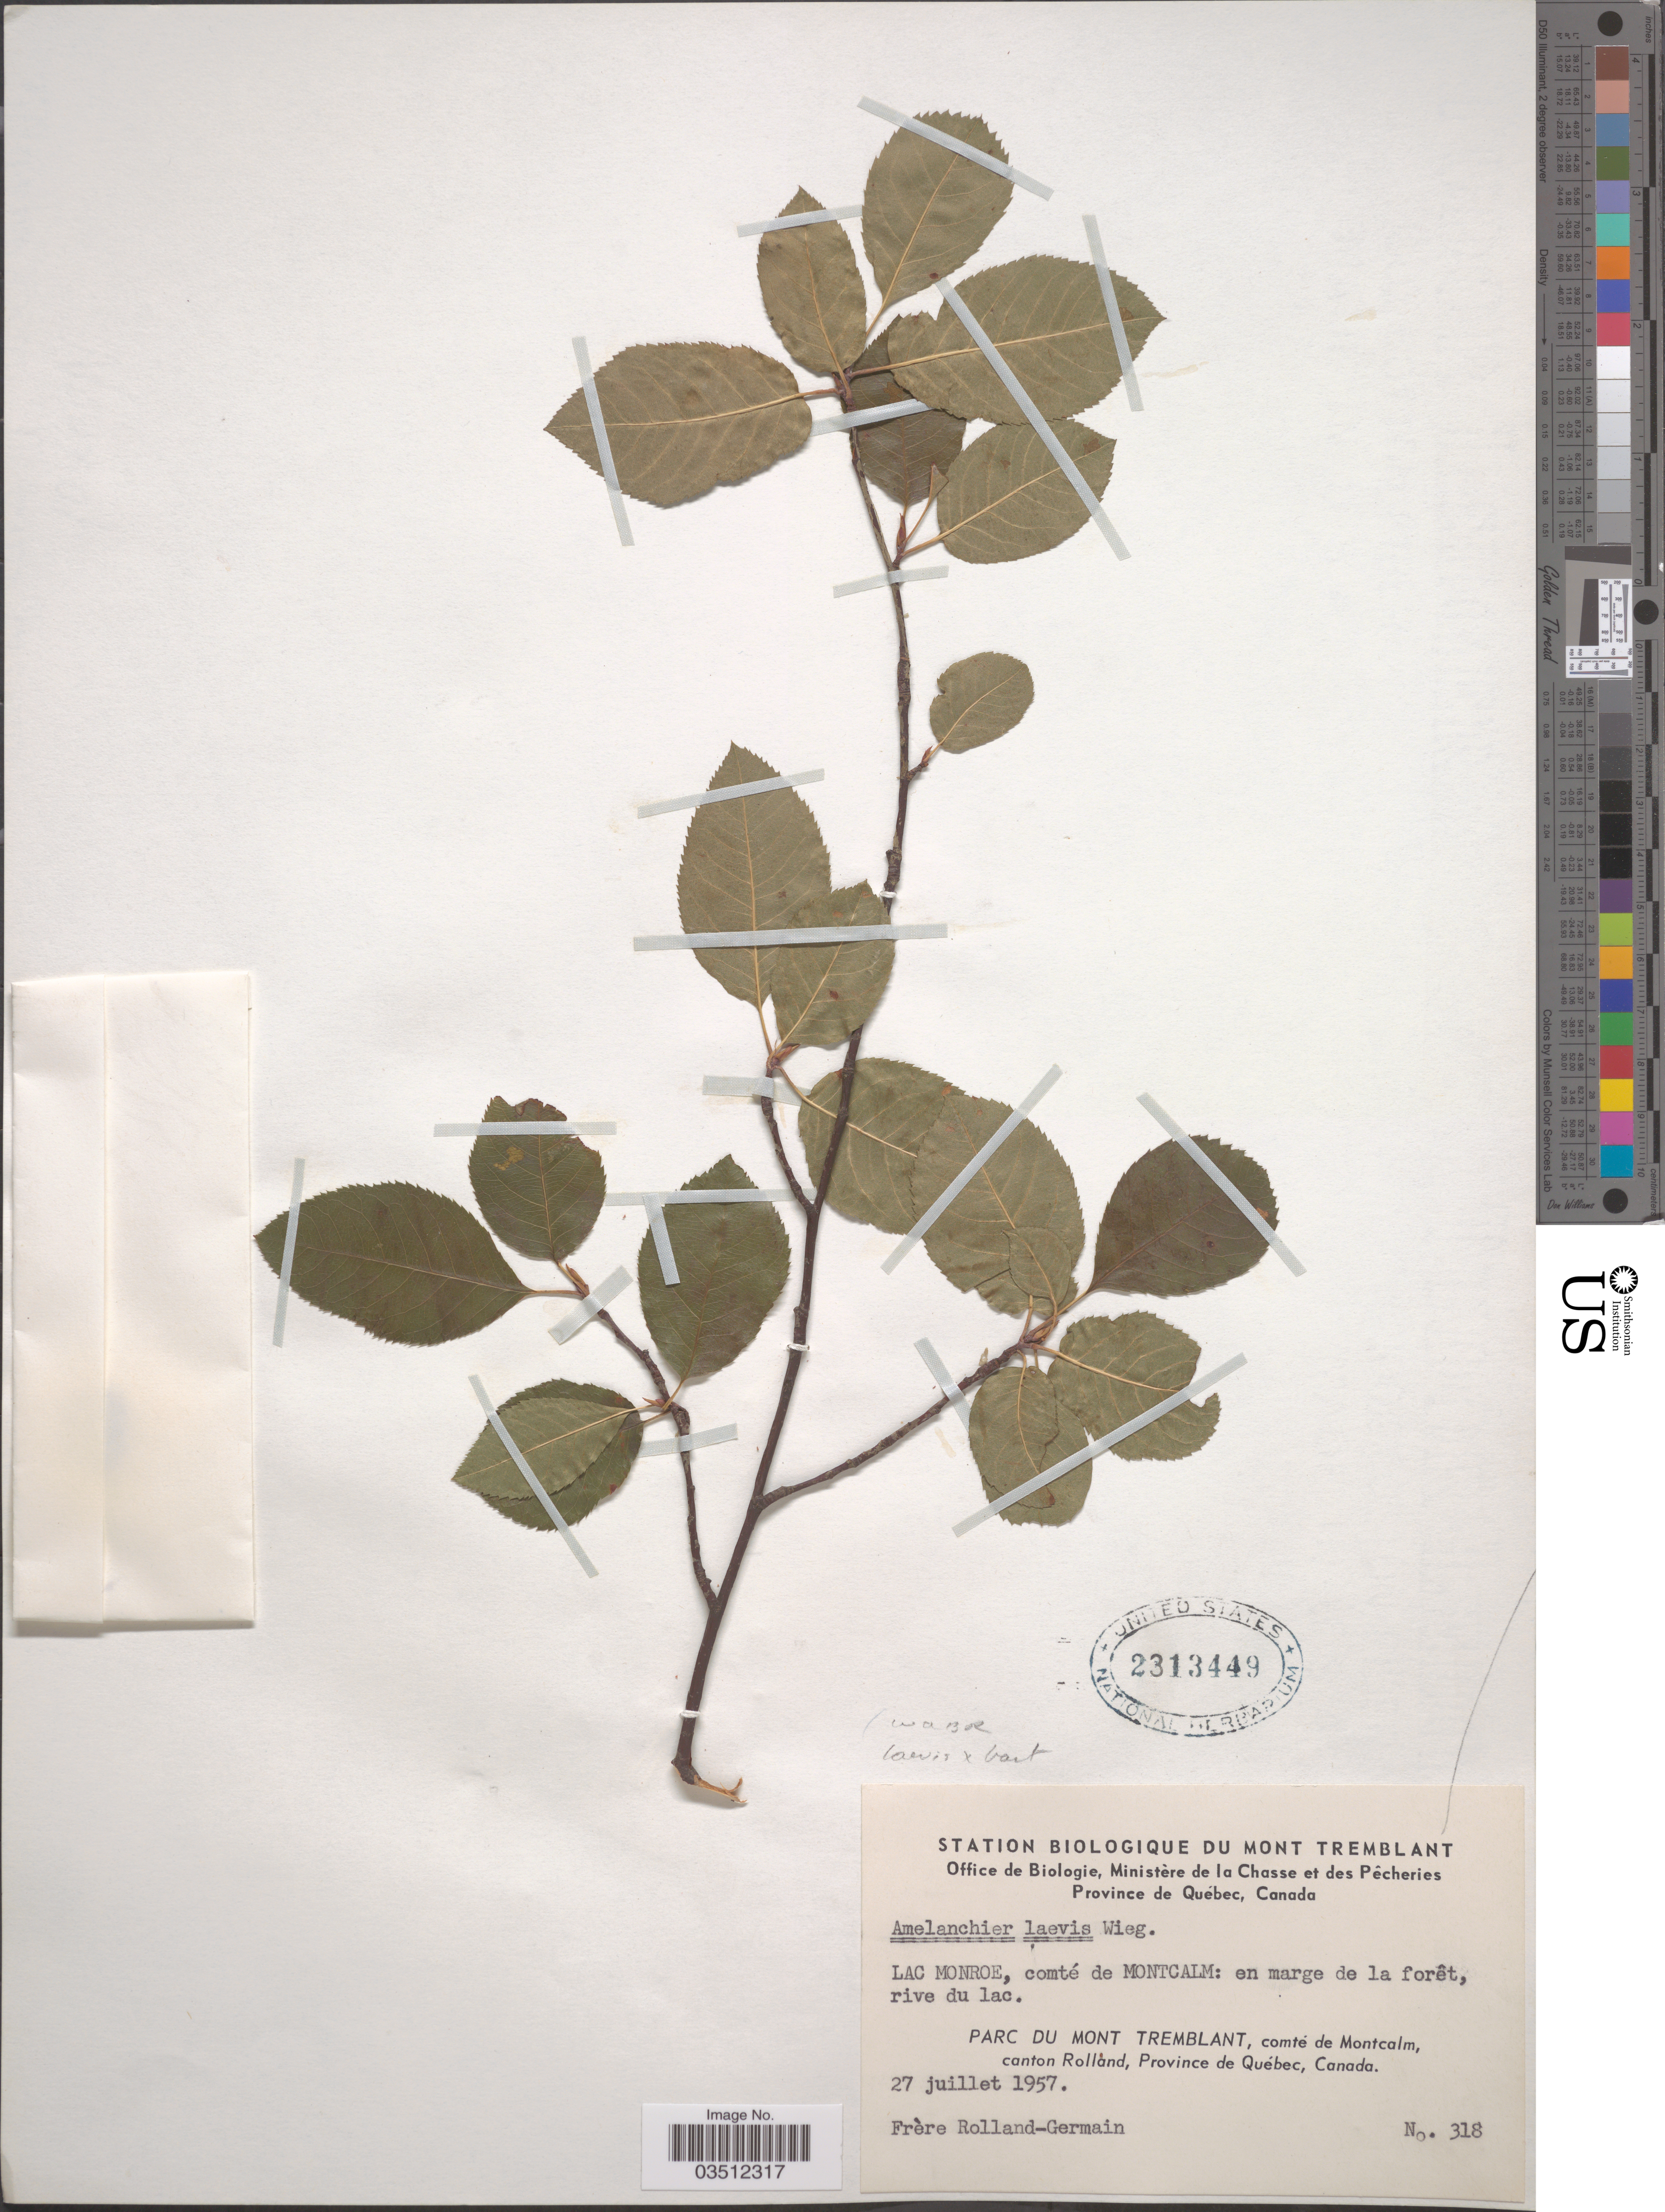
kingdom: Plantae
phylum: Tracheophyta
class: Magnoliopsida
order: Rosales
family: Rosaceae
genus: Amelanchier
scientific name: Amelanchier laevis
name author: Wiegand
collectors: Rolland-Germain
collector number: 318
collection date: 1957-07-27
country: Canada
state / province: Quebec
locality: Lac Monroe, comté de Montcalm: en marge de la forêt rive du lac. Parc du Munt Temblant, comté de Montcalm, canton Rolland.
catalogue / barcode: US 2313449